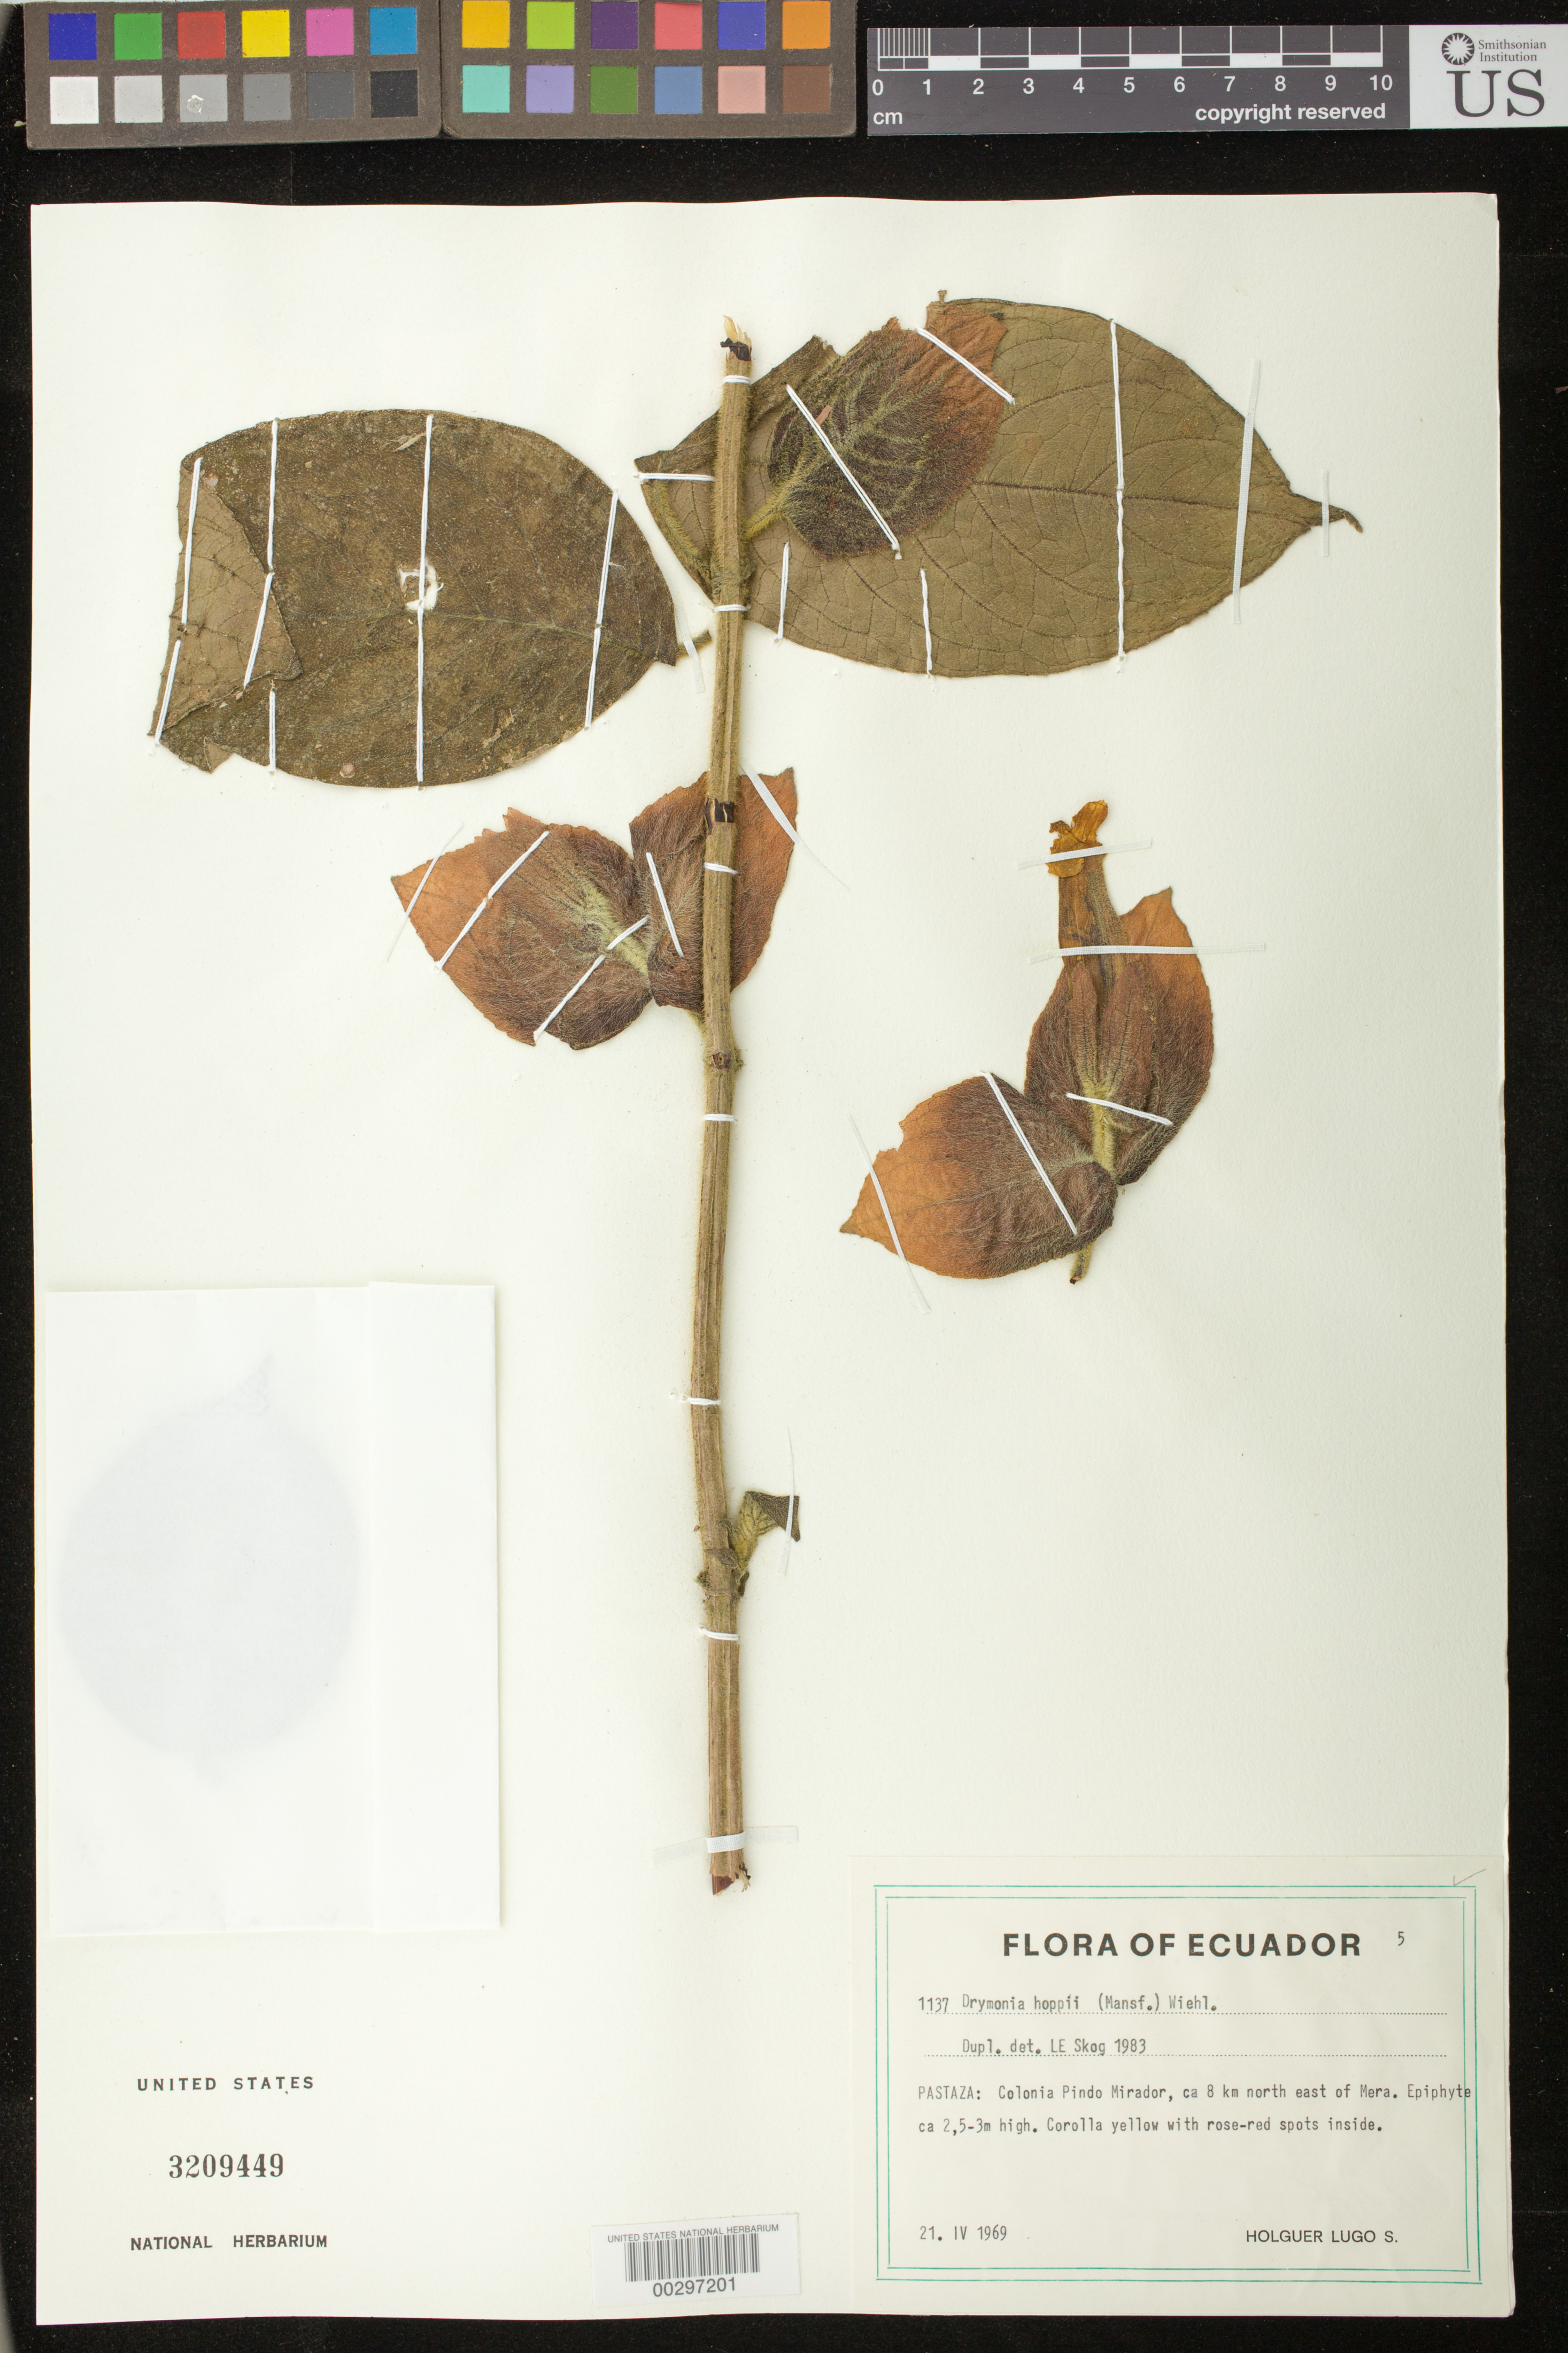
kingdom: Plantae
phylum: Tracheophyta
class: Magnoliopsida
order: Lamiales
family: Gesneriaceae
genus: Drymonia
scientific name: Drymonia hoppii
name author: (Mansf.) Wiehler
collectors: H. Lugo S.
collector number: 1137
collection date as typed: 21 Apr 1969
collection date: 1969-04-21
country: Ecuador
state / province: Pastaza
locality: Colonia Pindo Mirador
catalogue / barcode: US 3209449